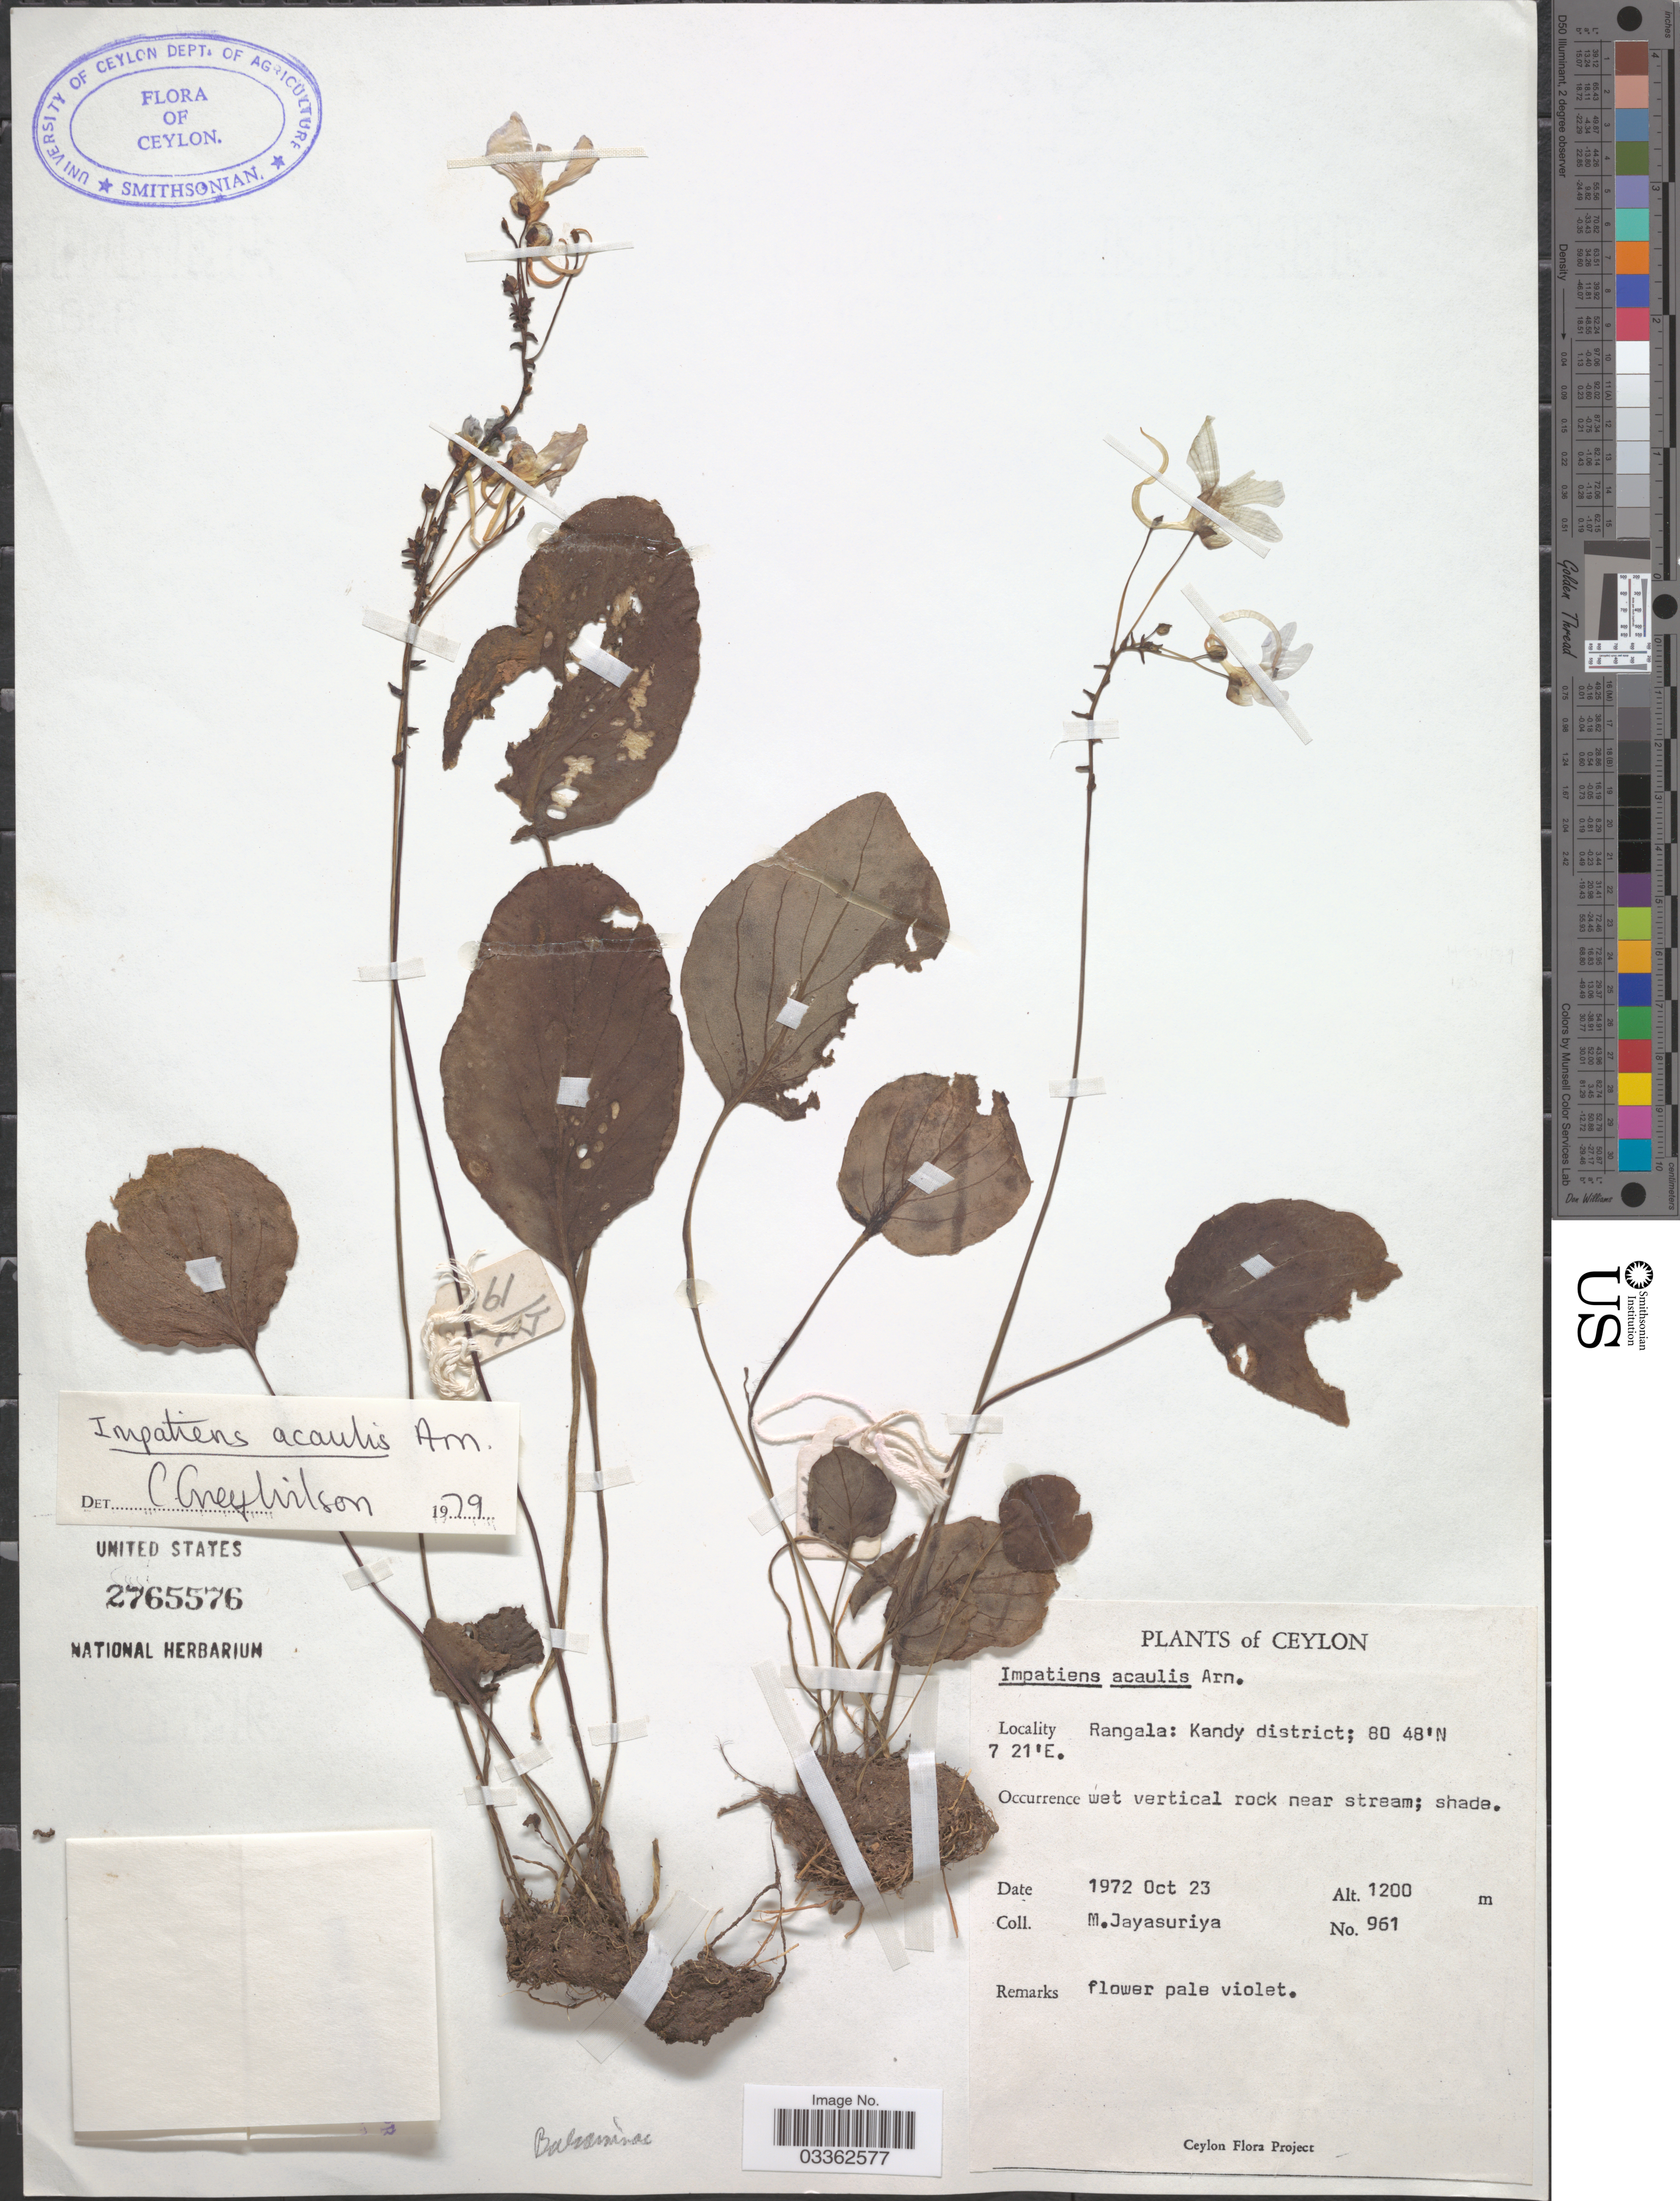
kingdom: Plantae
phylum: Tracheophyta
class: Magnoliopsida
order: Ericales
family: Balsaminaceae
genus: Impatiens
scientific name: Impatiens acaulis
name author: Arn.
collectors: M. Jayasuriya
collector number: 961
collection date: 1972-10-23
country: Sri Lanka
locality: Ceylon. Rangala: Kandy district.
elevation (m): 1200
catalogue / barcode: US 2765576